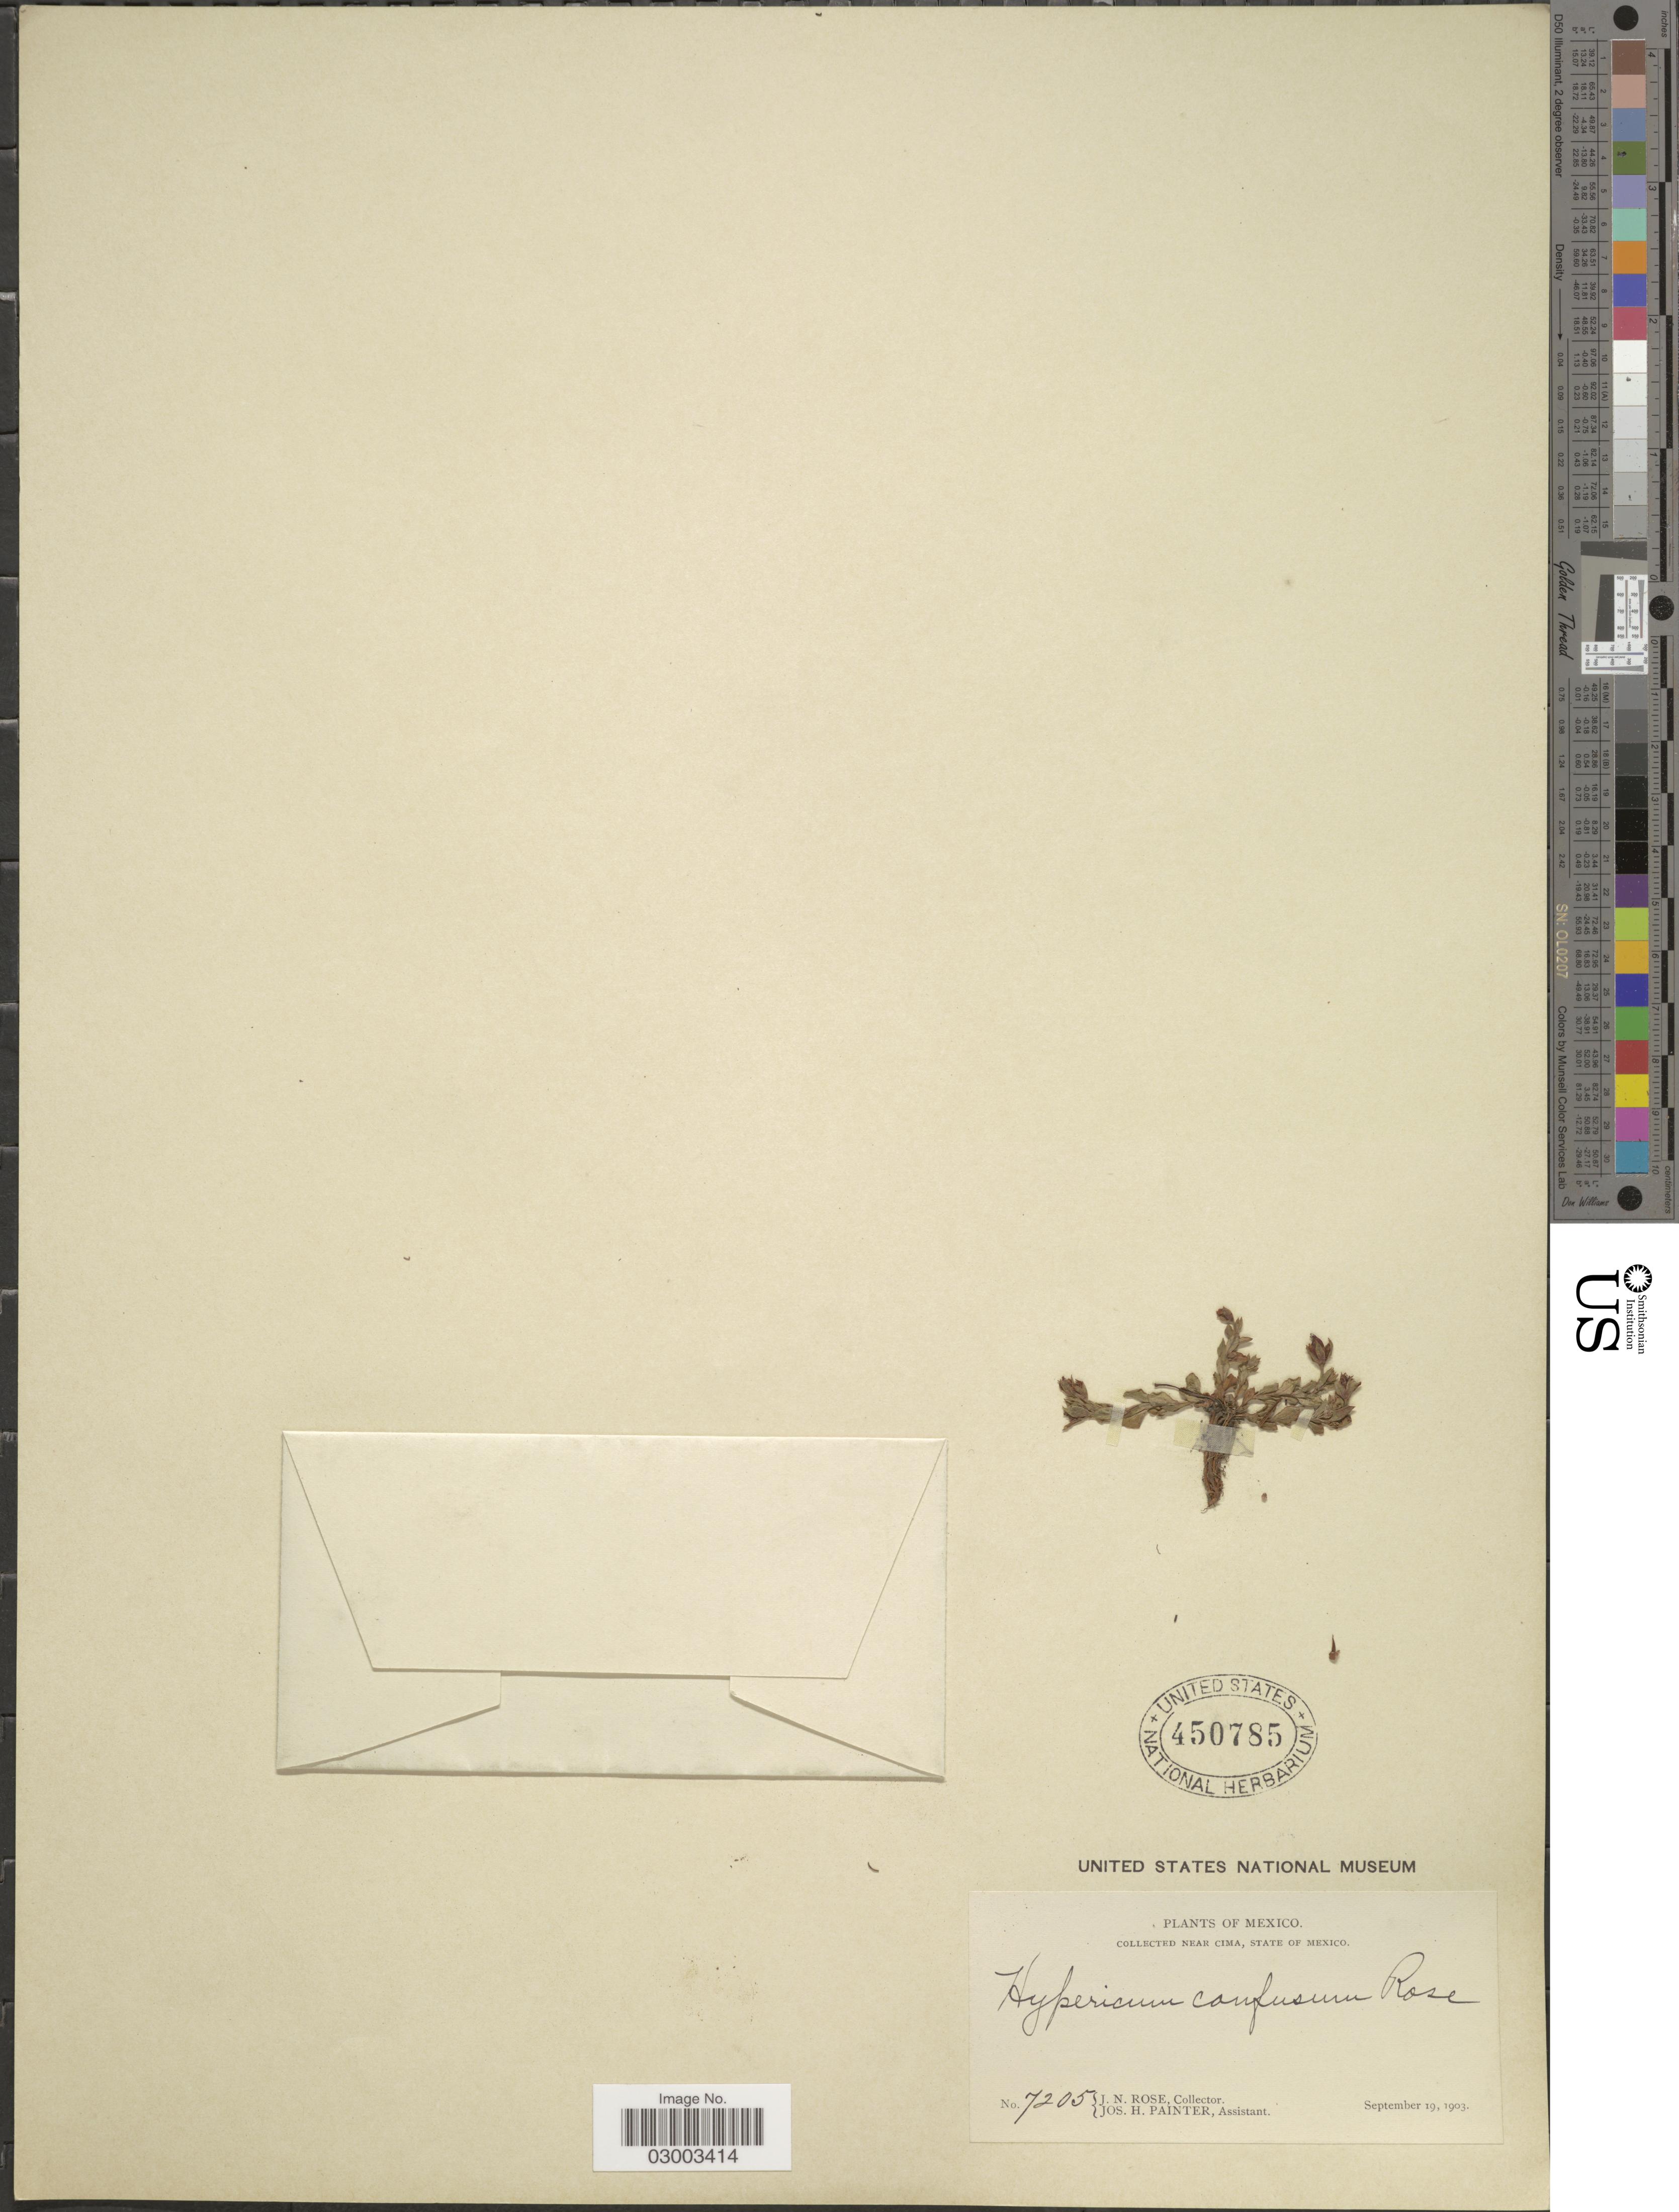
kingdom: Plantae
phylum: Tracheophyta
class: Magnoliopsida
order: Malpighiales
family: Hypericaceae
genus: Hypericum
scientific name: Hypericum silenoides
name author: Juss.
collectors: J. N. Rose & J. H. Painter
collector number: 7205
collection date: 1903-09-19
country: Mexico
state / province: México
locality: Near Cima, State of Mexico.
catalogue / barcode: US 450785